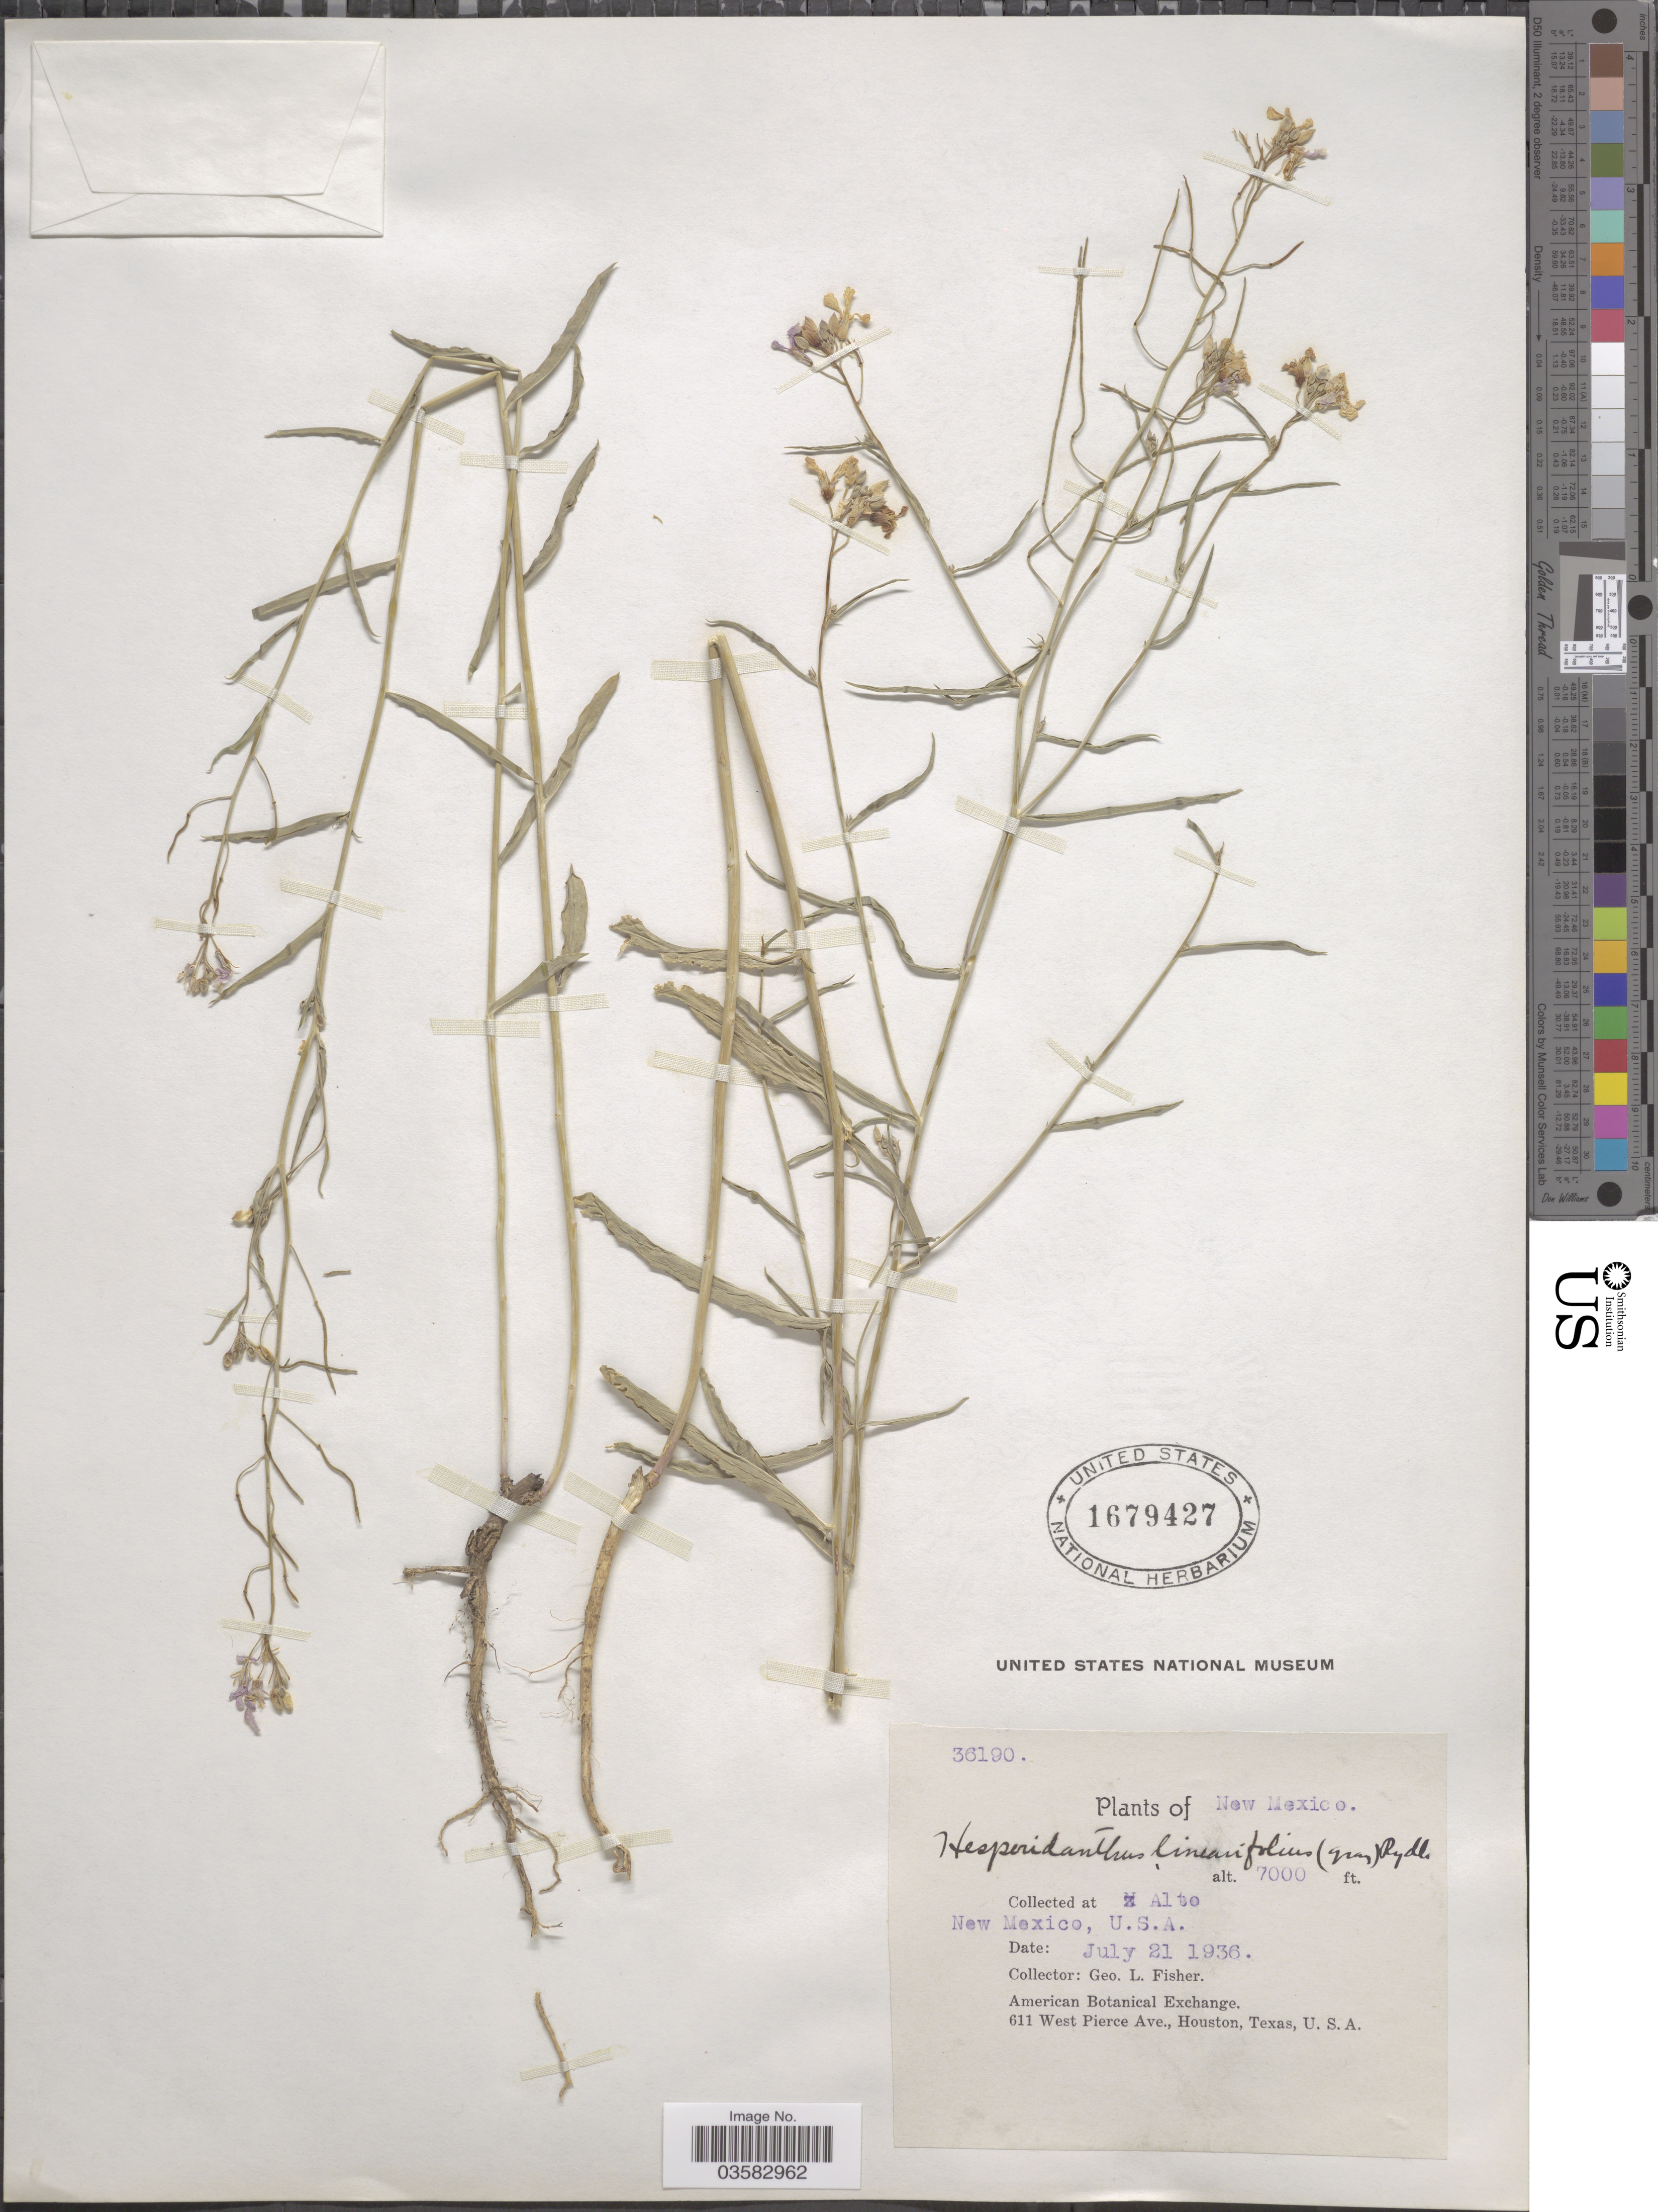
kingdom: Plantae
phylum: Tracheophyta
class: Magnoliopsida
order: Brassicales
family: Brassicaceae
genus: Sisymbrium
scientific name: Sisymbrium linearifolium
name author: (A. Gray) Payson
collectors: G. L. Fisher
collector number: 36190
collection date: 1936-07-21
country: United States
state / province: New Mexico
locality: Alto New Mexico.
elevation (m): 2134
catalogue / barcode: US 1679427